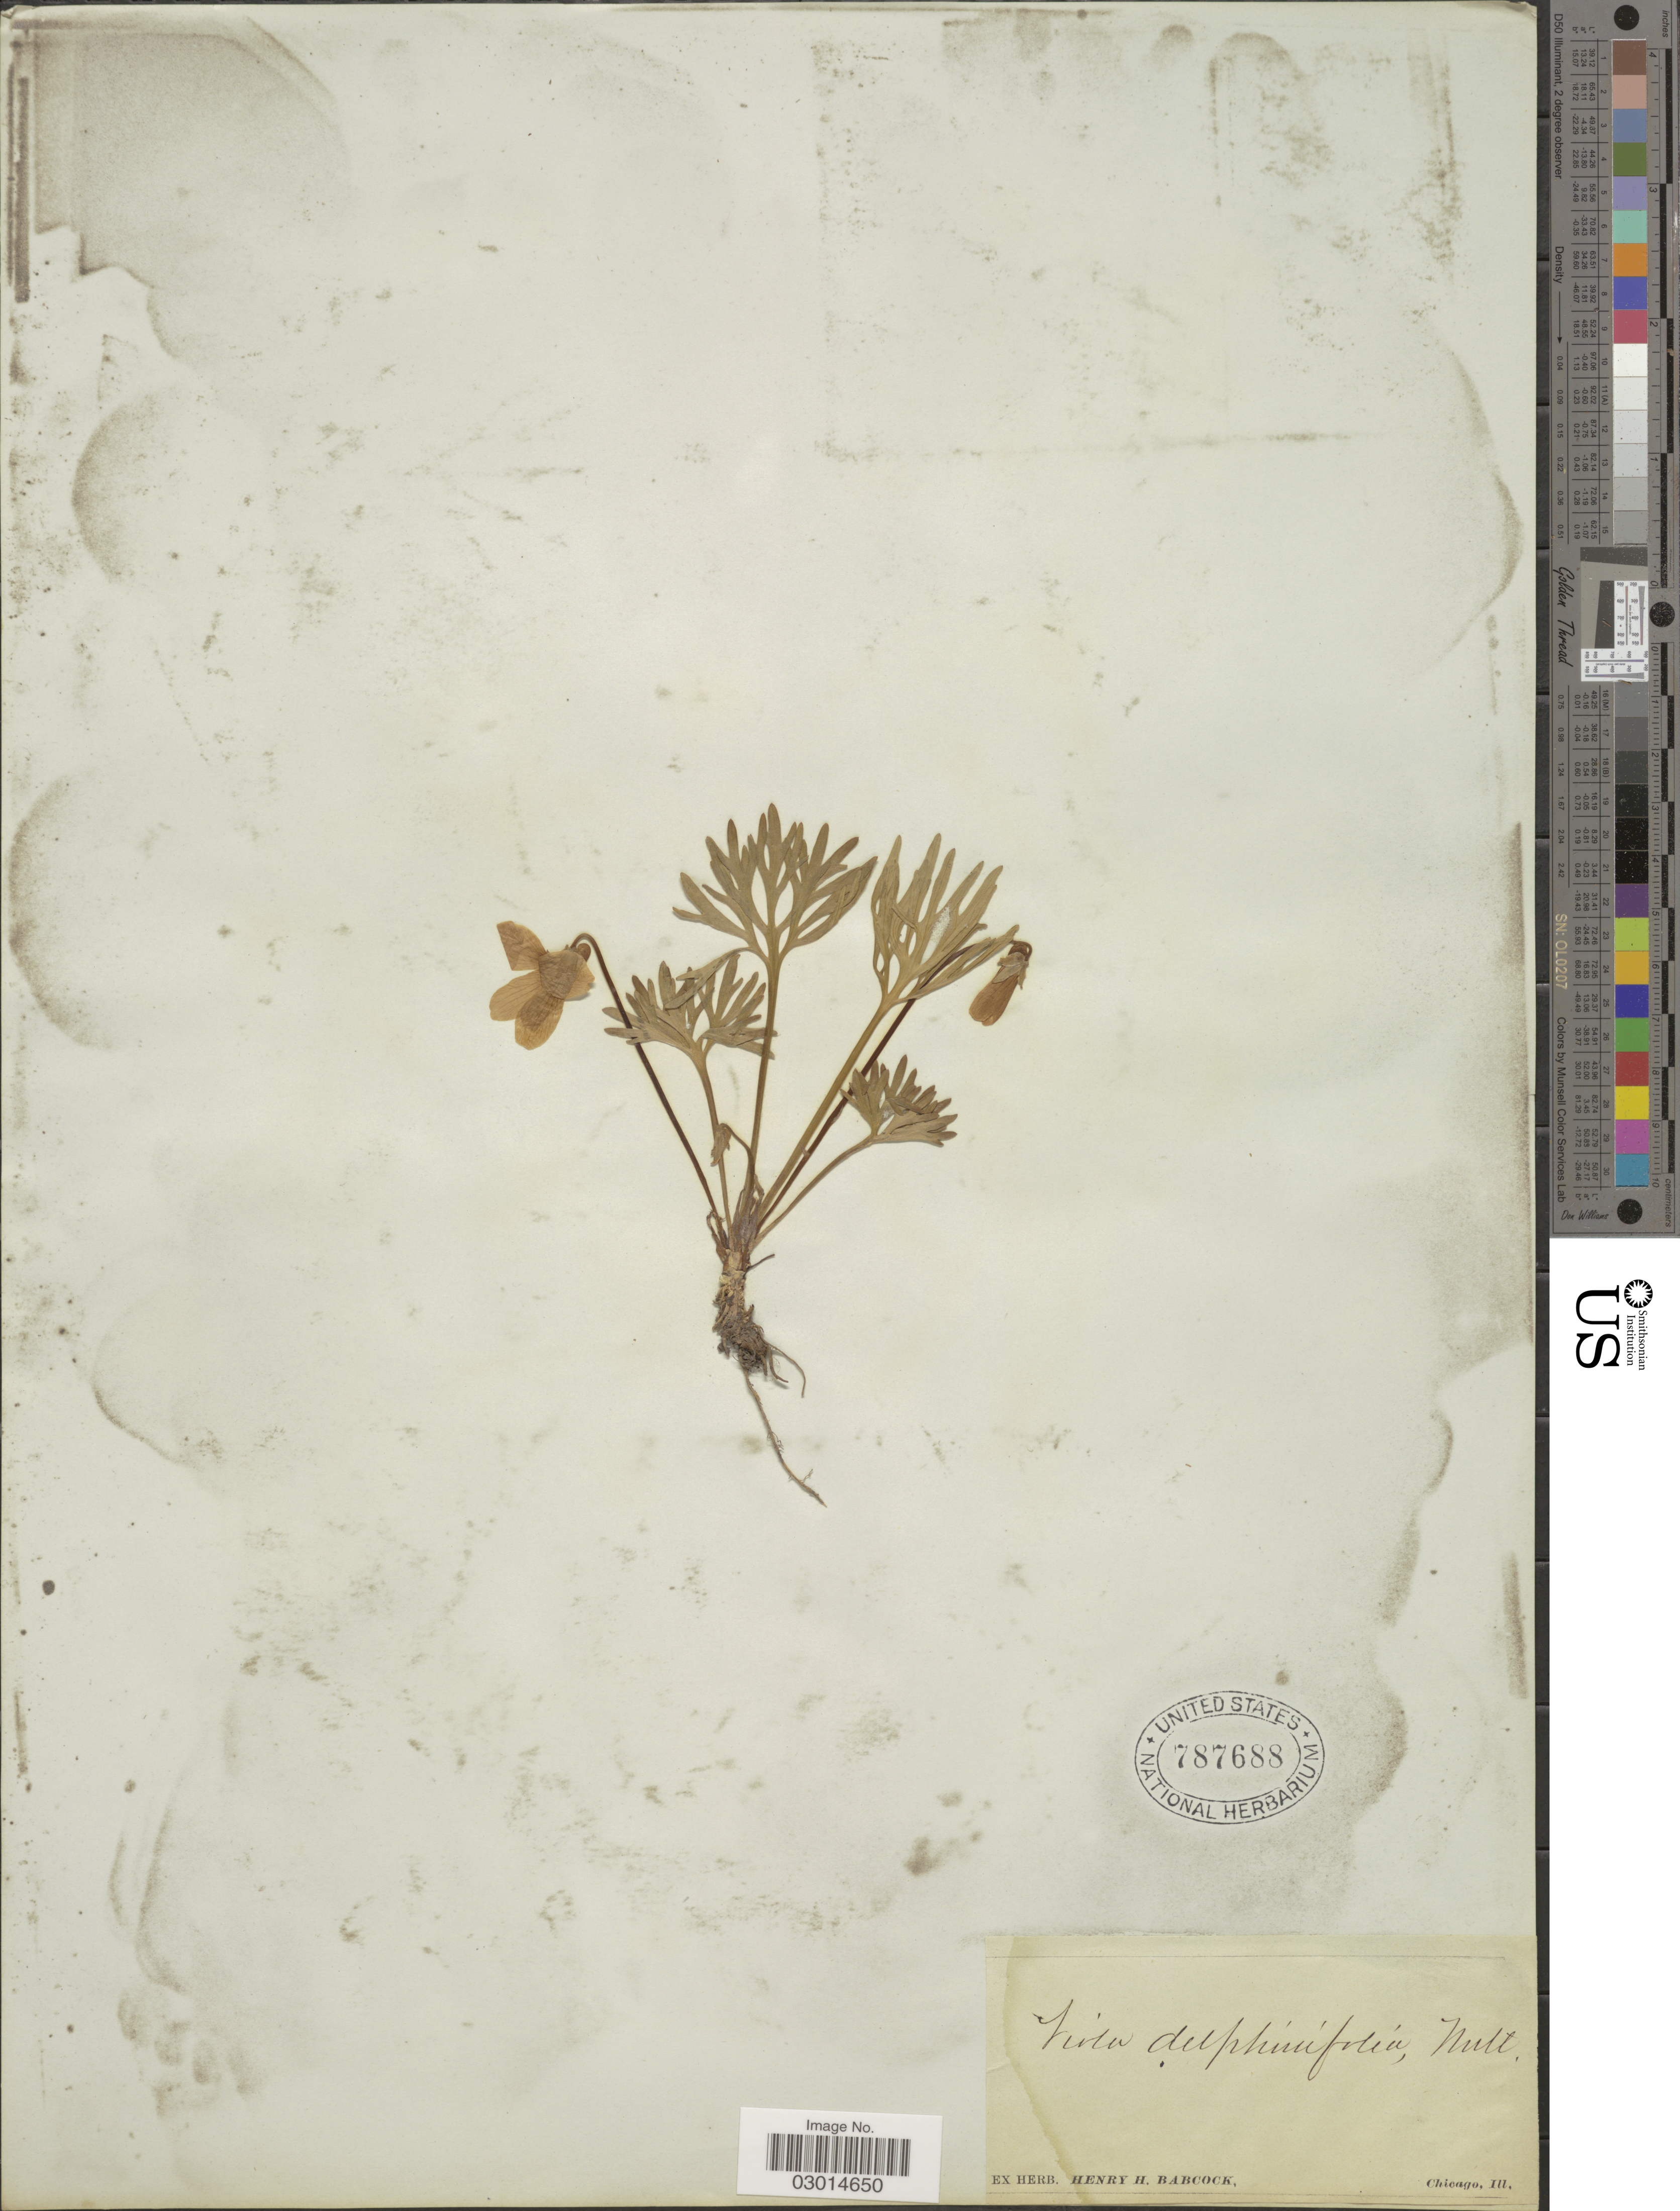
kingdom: Plantae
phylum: Tracheophyta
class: Magnoliopsida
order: Malpighiales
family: Violaceae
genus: Viola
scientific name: Viola delphiniifolia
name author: Nutt.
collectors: ex herb. Henry Homes Babcock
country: United States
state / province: Illinois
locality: Chicago.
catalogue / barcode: US 787688